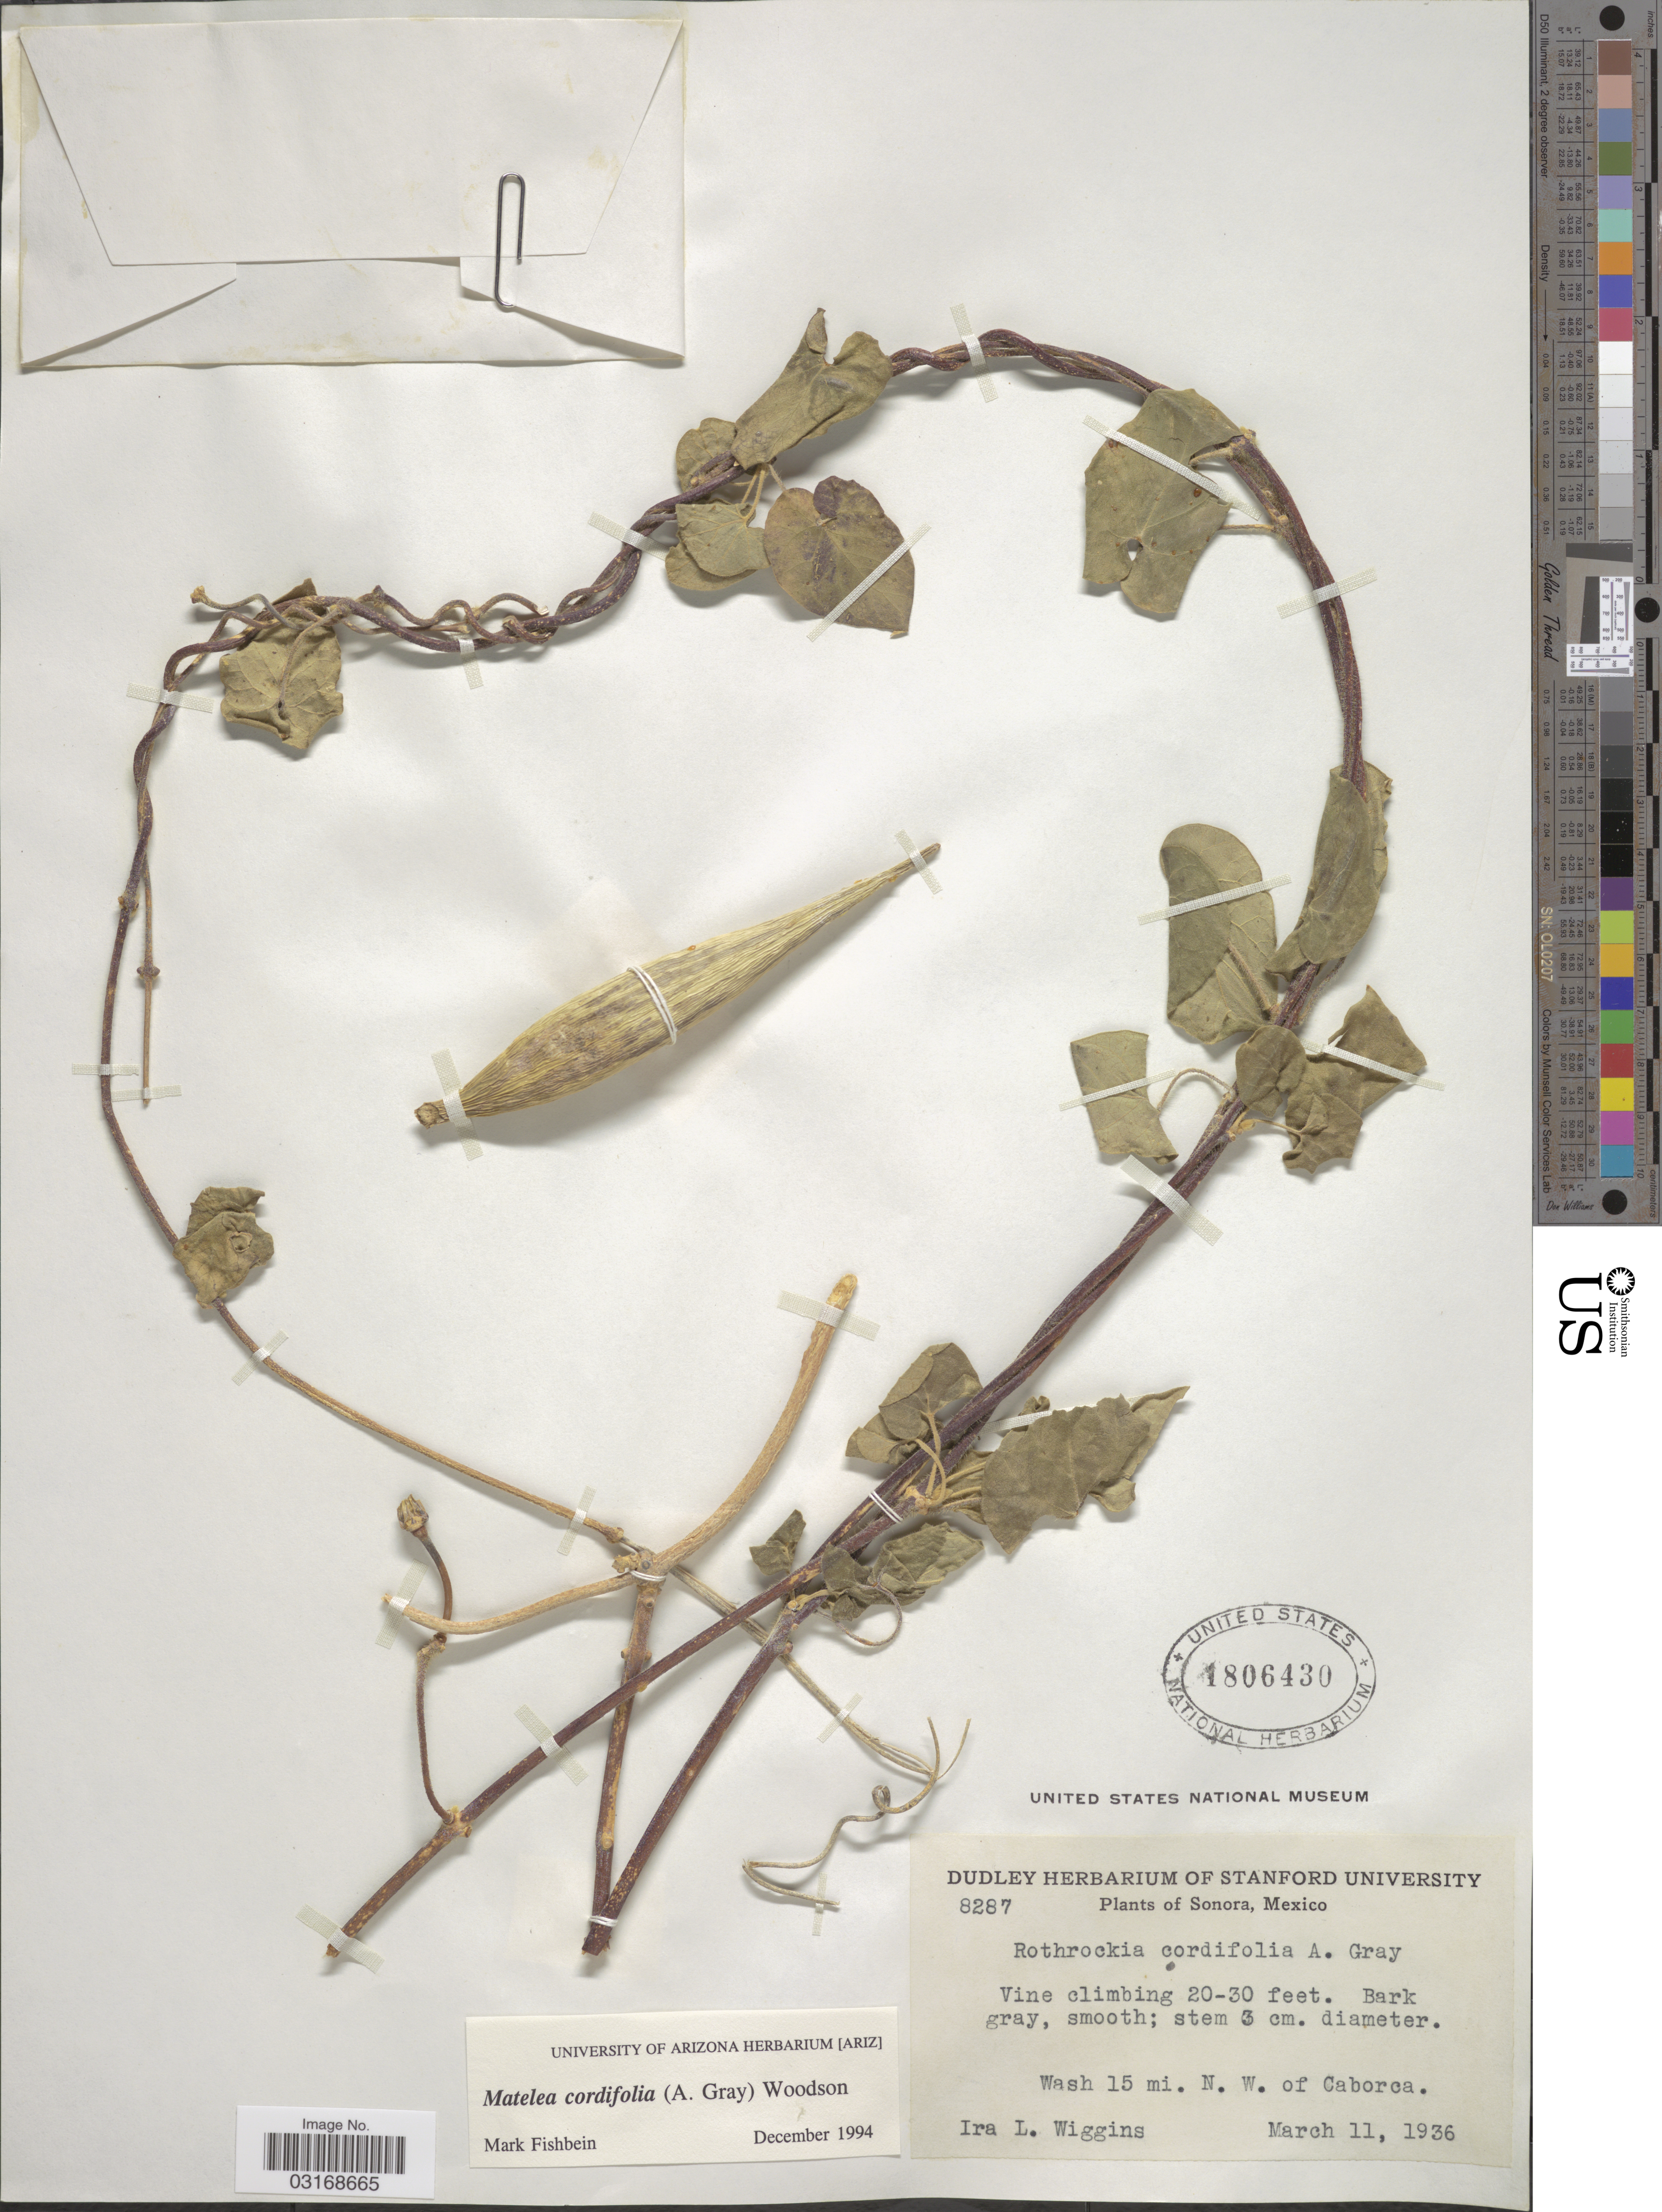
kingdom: Plantae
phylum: Tracheophyta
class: Magnoliopsida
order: Gentianales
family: Apocynaceae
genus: Matelea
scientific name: Matelea cordifolia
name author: (A. Gray) Woodson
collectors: I. L. Wiggins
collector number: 8287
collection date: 1936-03-11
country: Mexico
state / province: Sonora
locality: Wash 15 mi. N. W. of Caborca.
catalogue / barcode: US 1806430